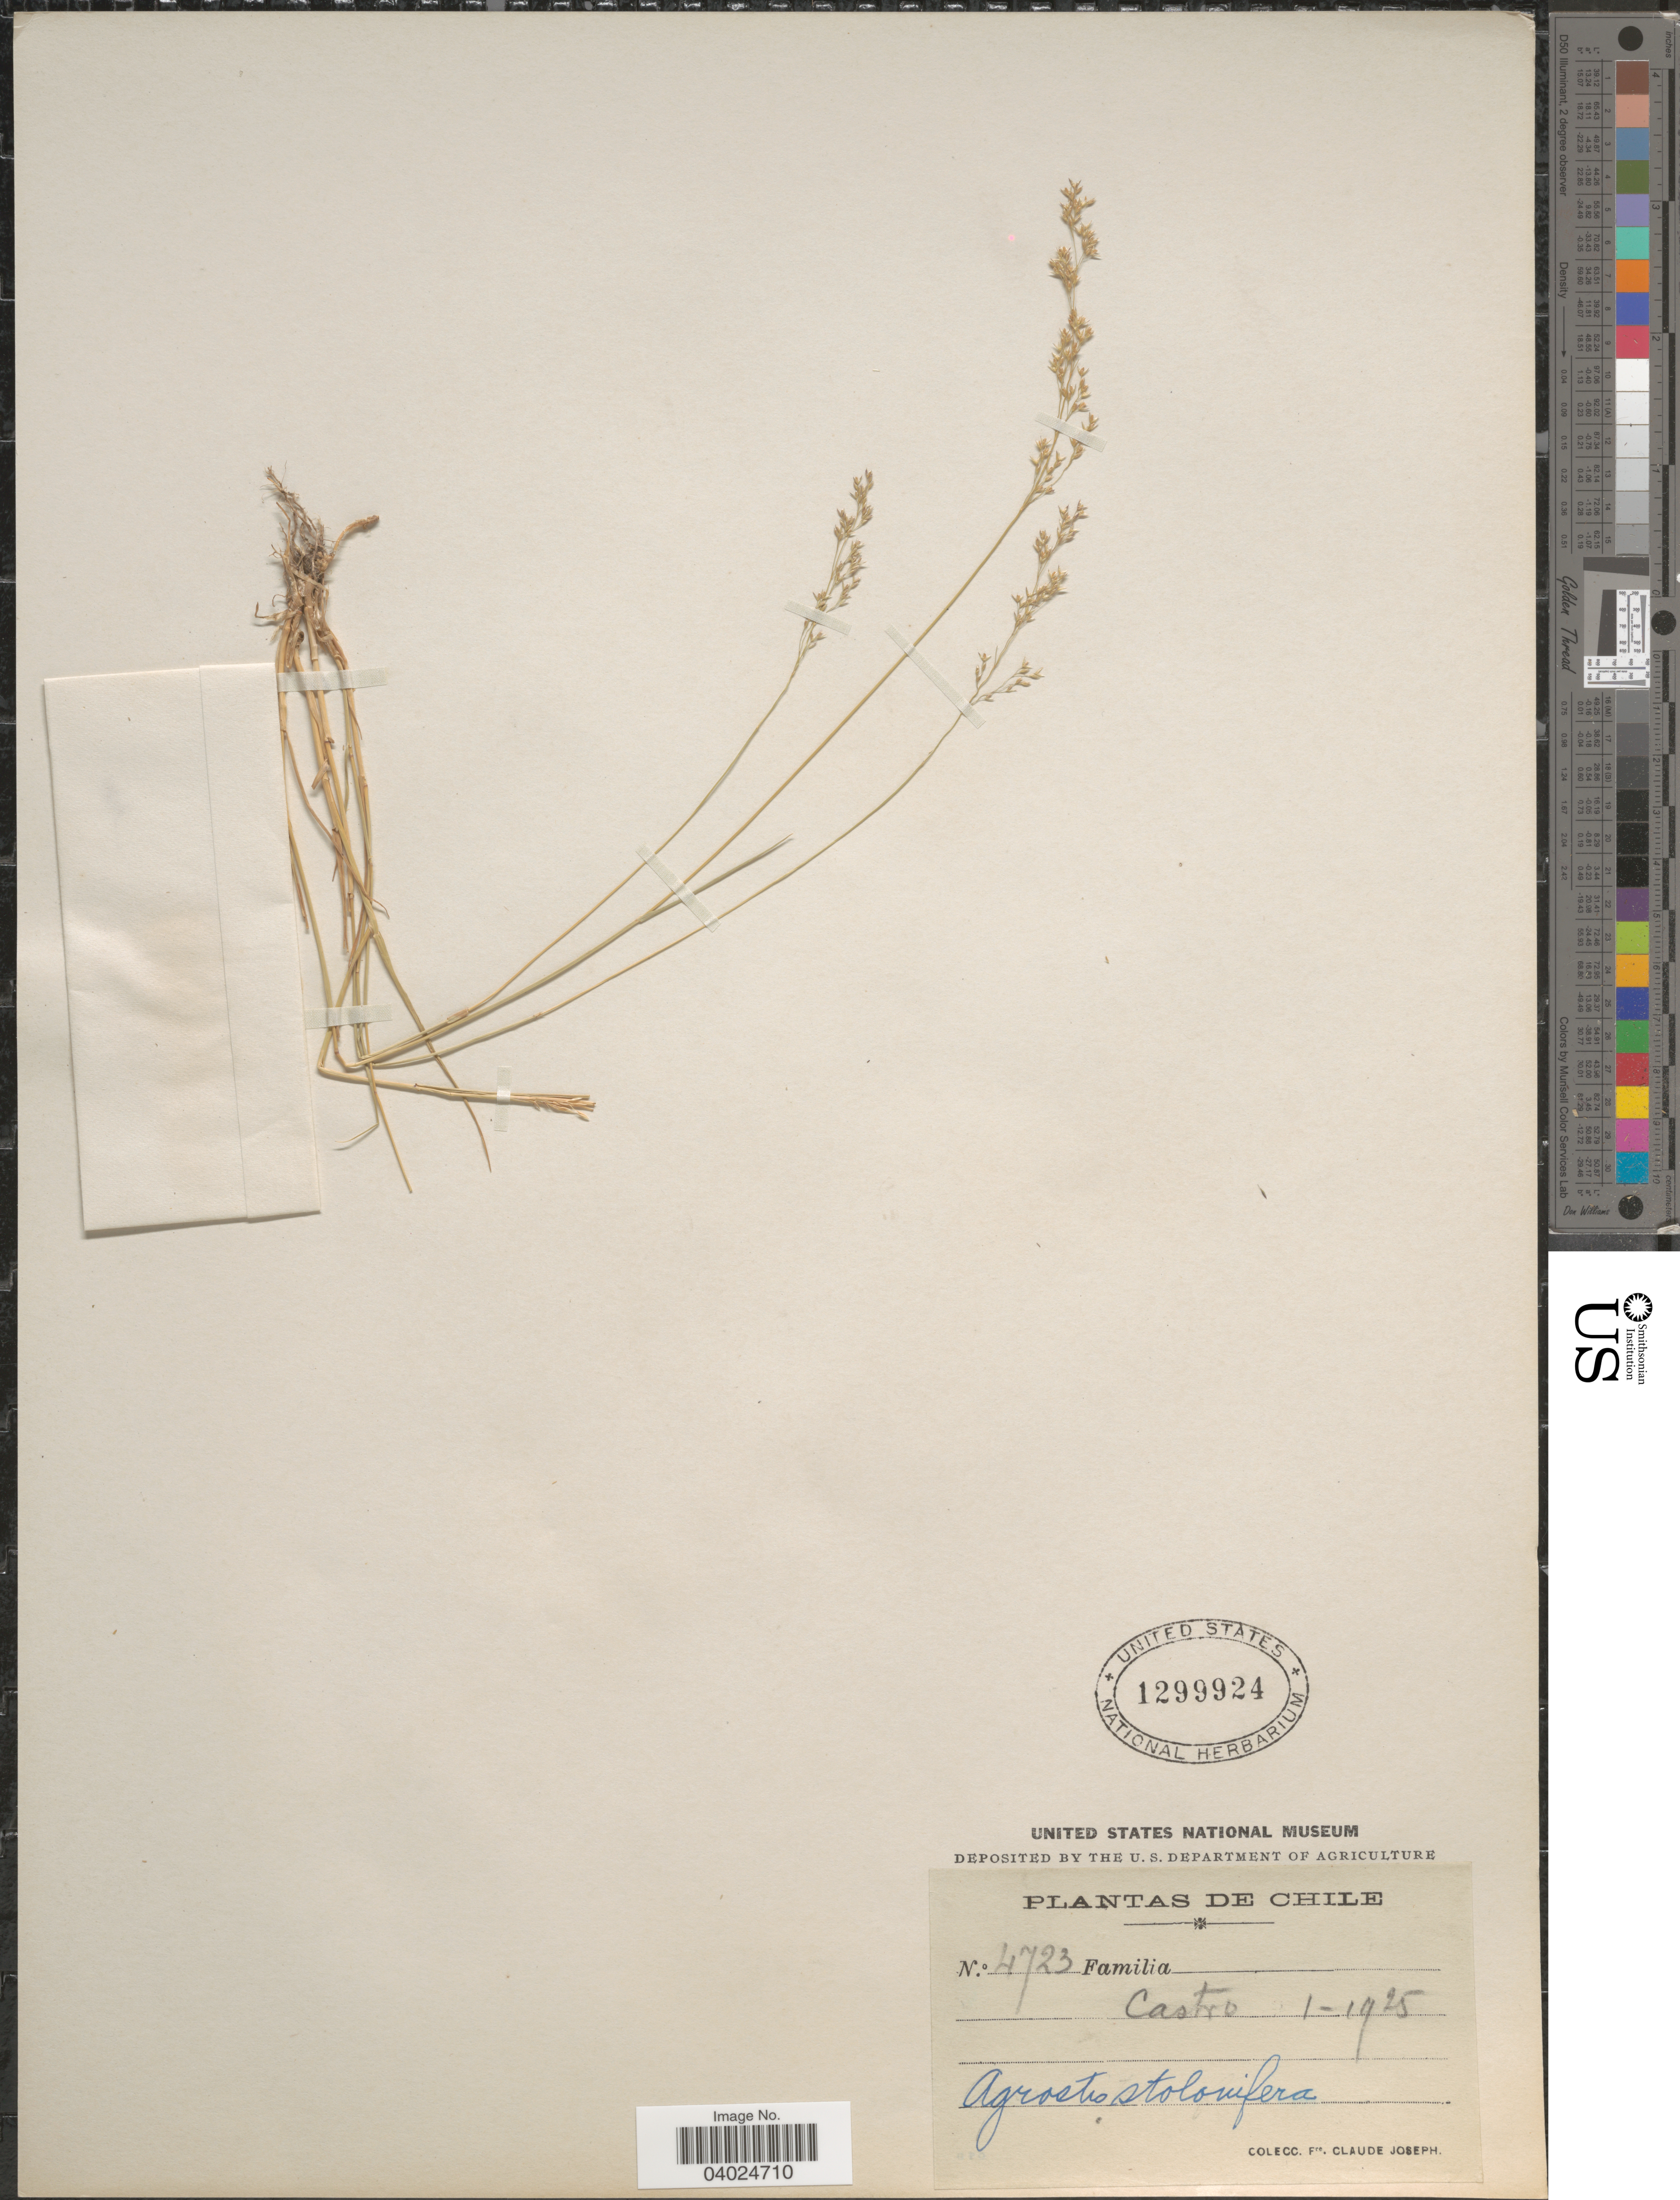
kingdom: Plantae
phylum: Tracheophyta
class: Liliopsida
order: Poales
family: Poaceae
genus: Agrostis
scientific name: Agrostis stolonifera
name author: L.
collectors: Bro. Claude-Joseph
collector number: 4723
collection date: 1925-01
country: Chile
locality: Castro.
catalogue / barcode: US 1299924